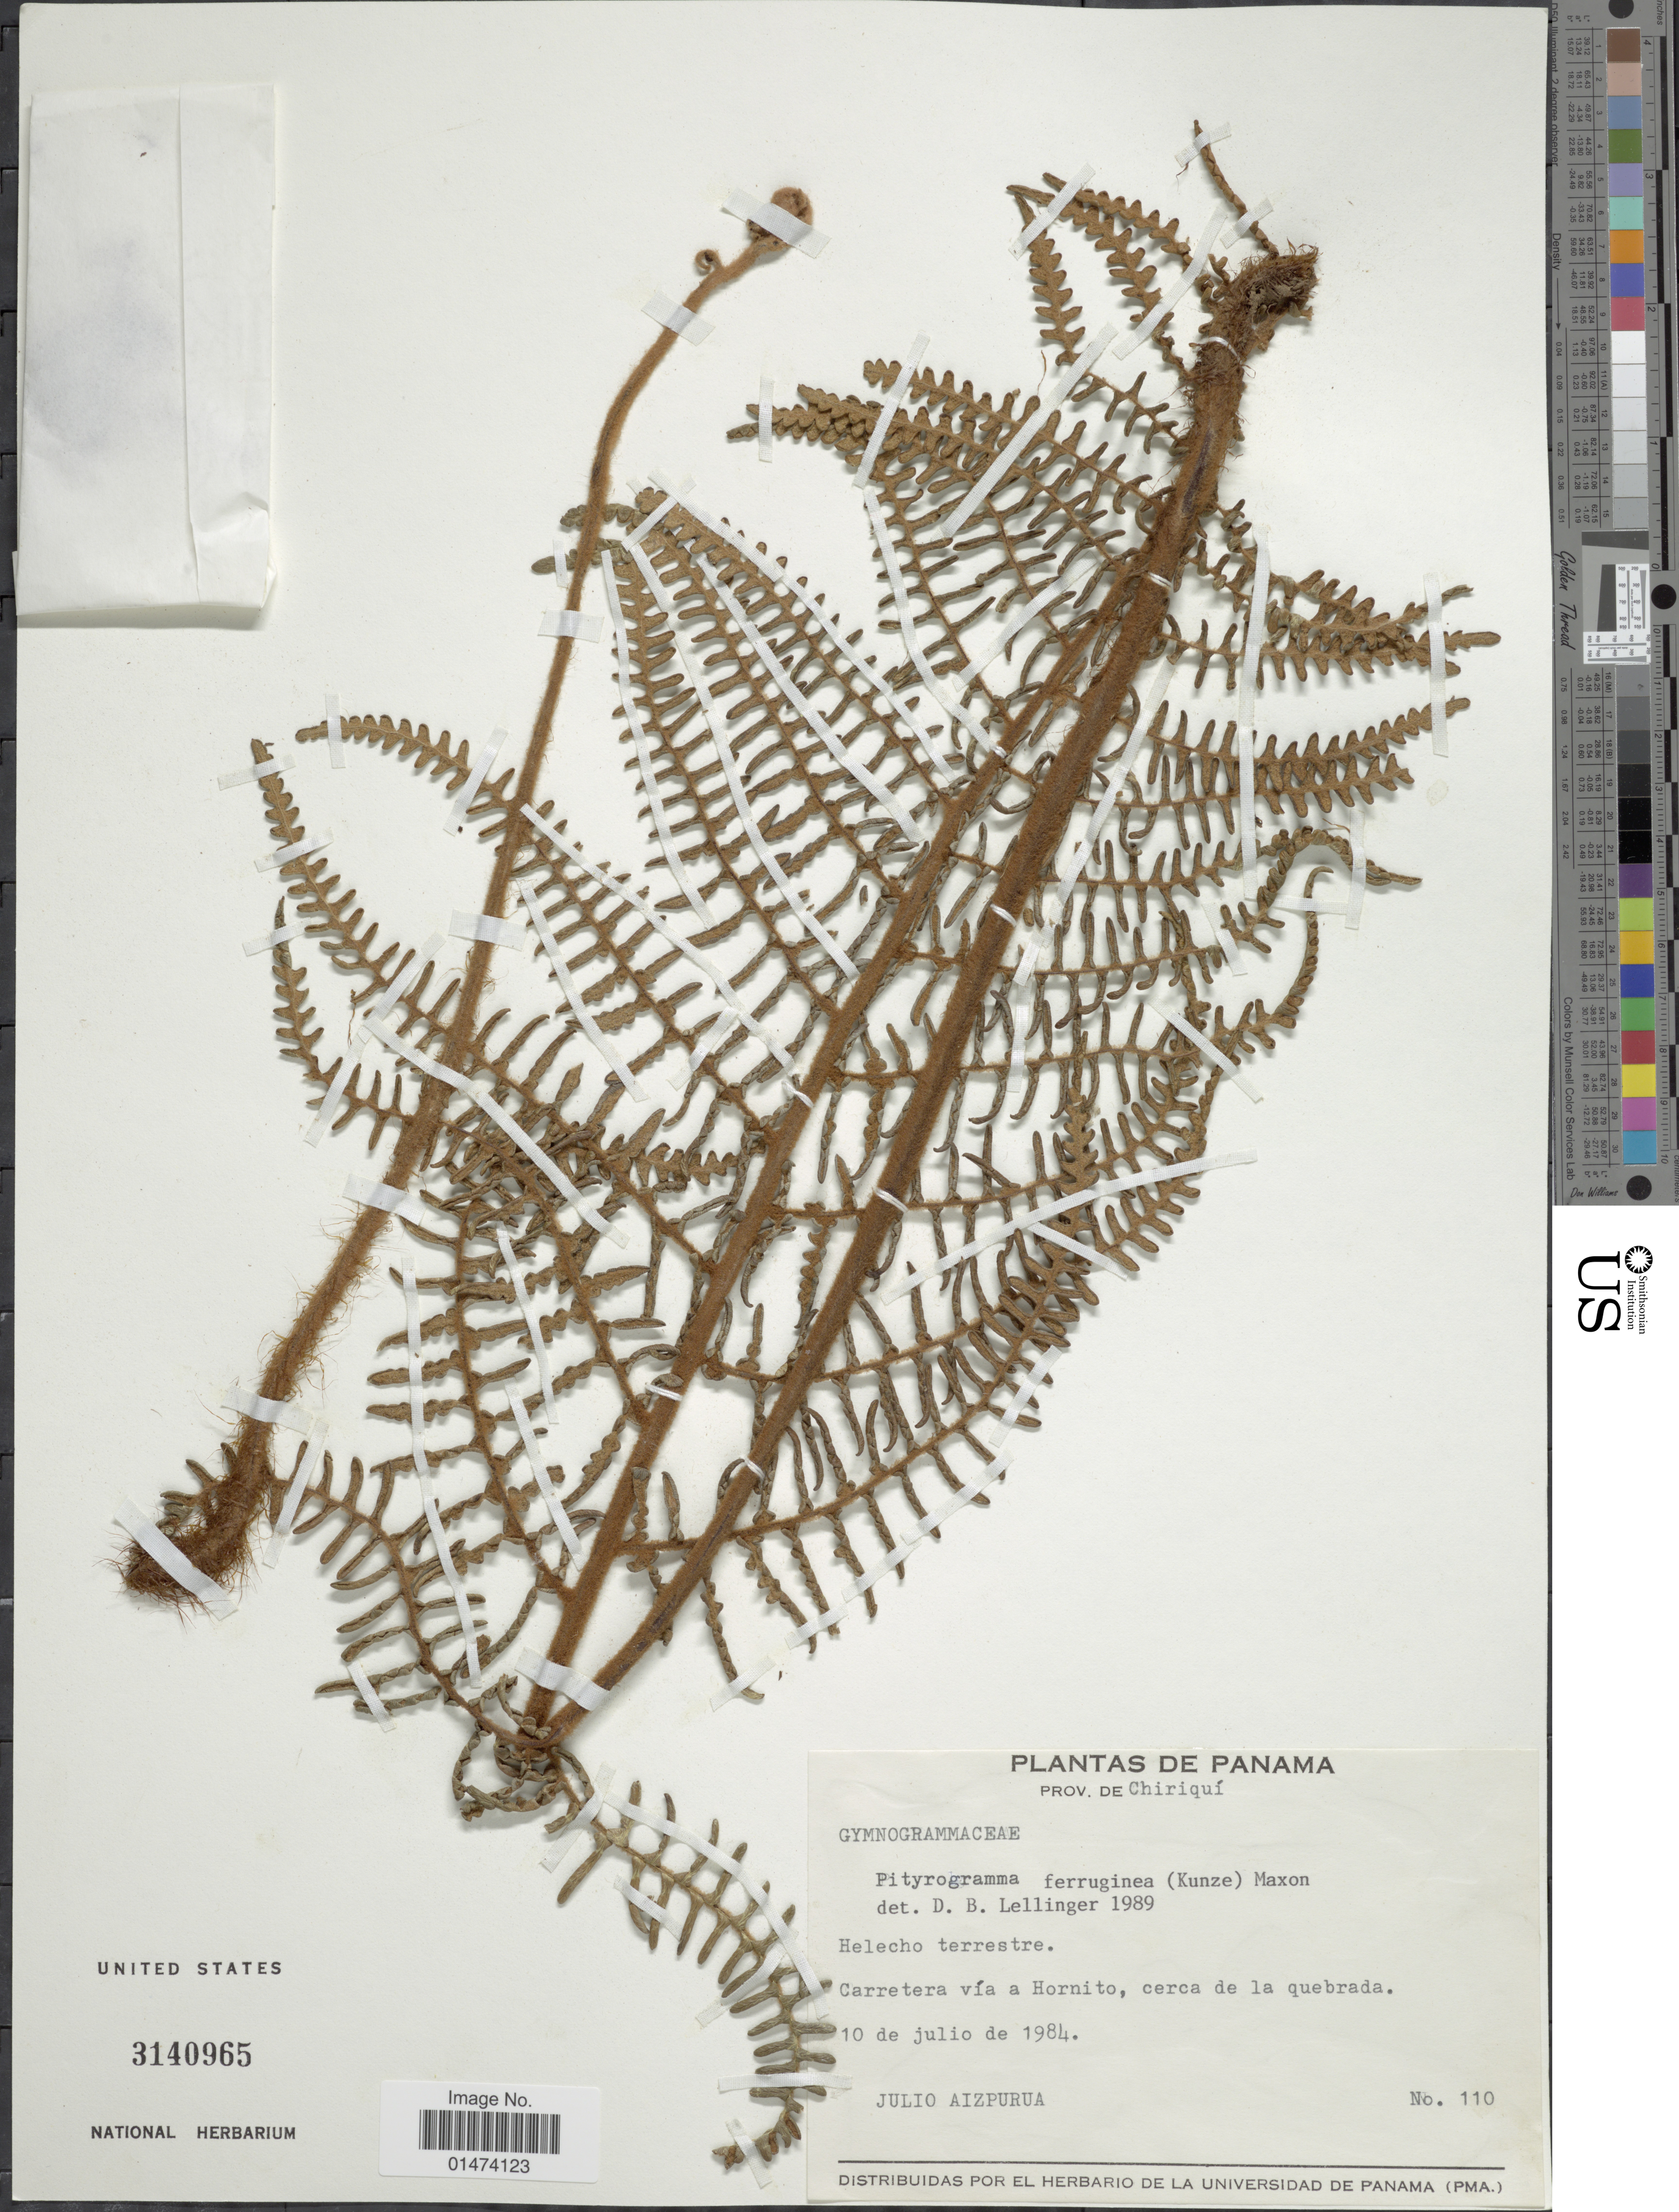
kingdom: Plantae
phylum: Tracheophyta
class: Polypodiopsida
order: Polypodiales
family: Pteridaceae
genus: Pityrogramma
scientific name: Pityrogramma ferruginea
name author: (Kunze) Maxon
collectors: J. Aizpurua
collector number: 110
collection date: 1984-07-10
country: Panama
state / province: Chiriqui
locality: Carretera via a Hornito, cerca de la quebrada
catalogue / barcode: US 3140965